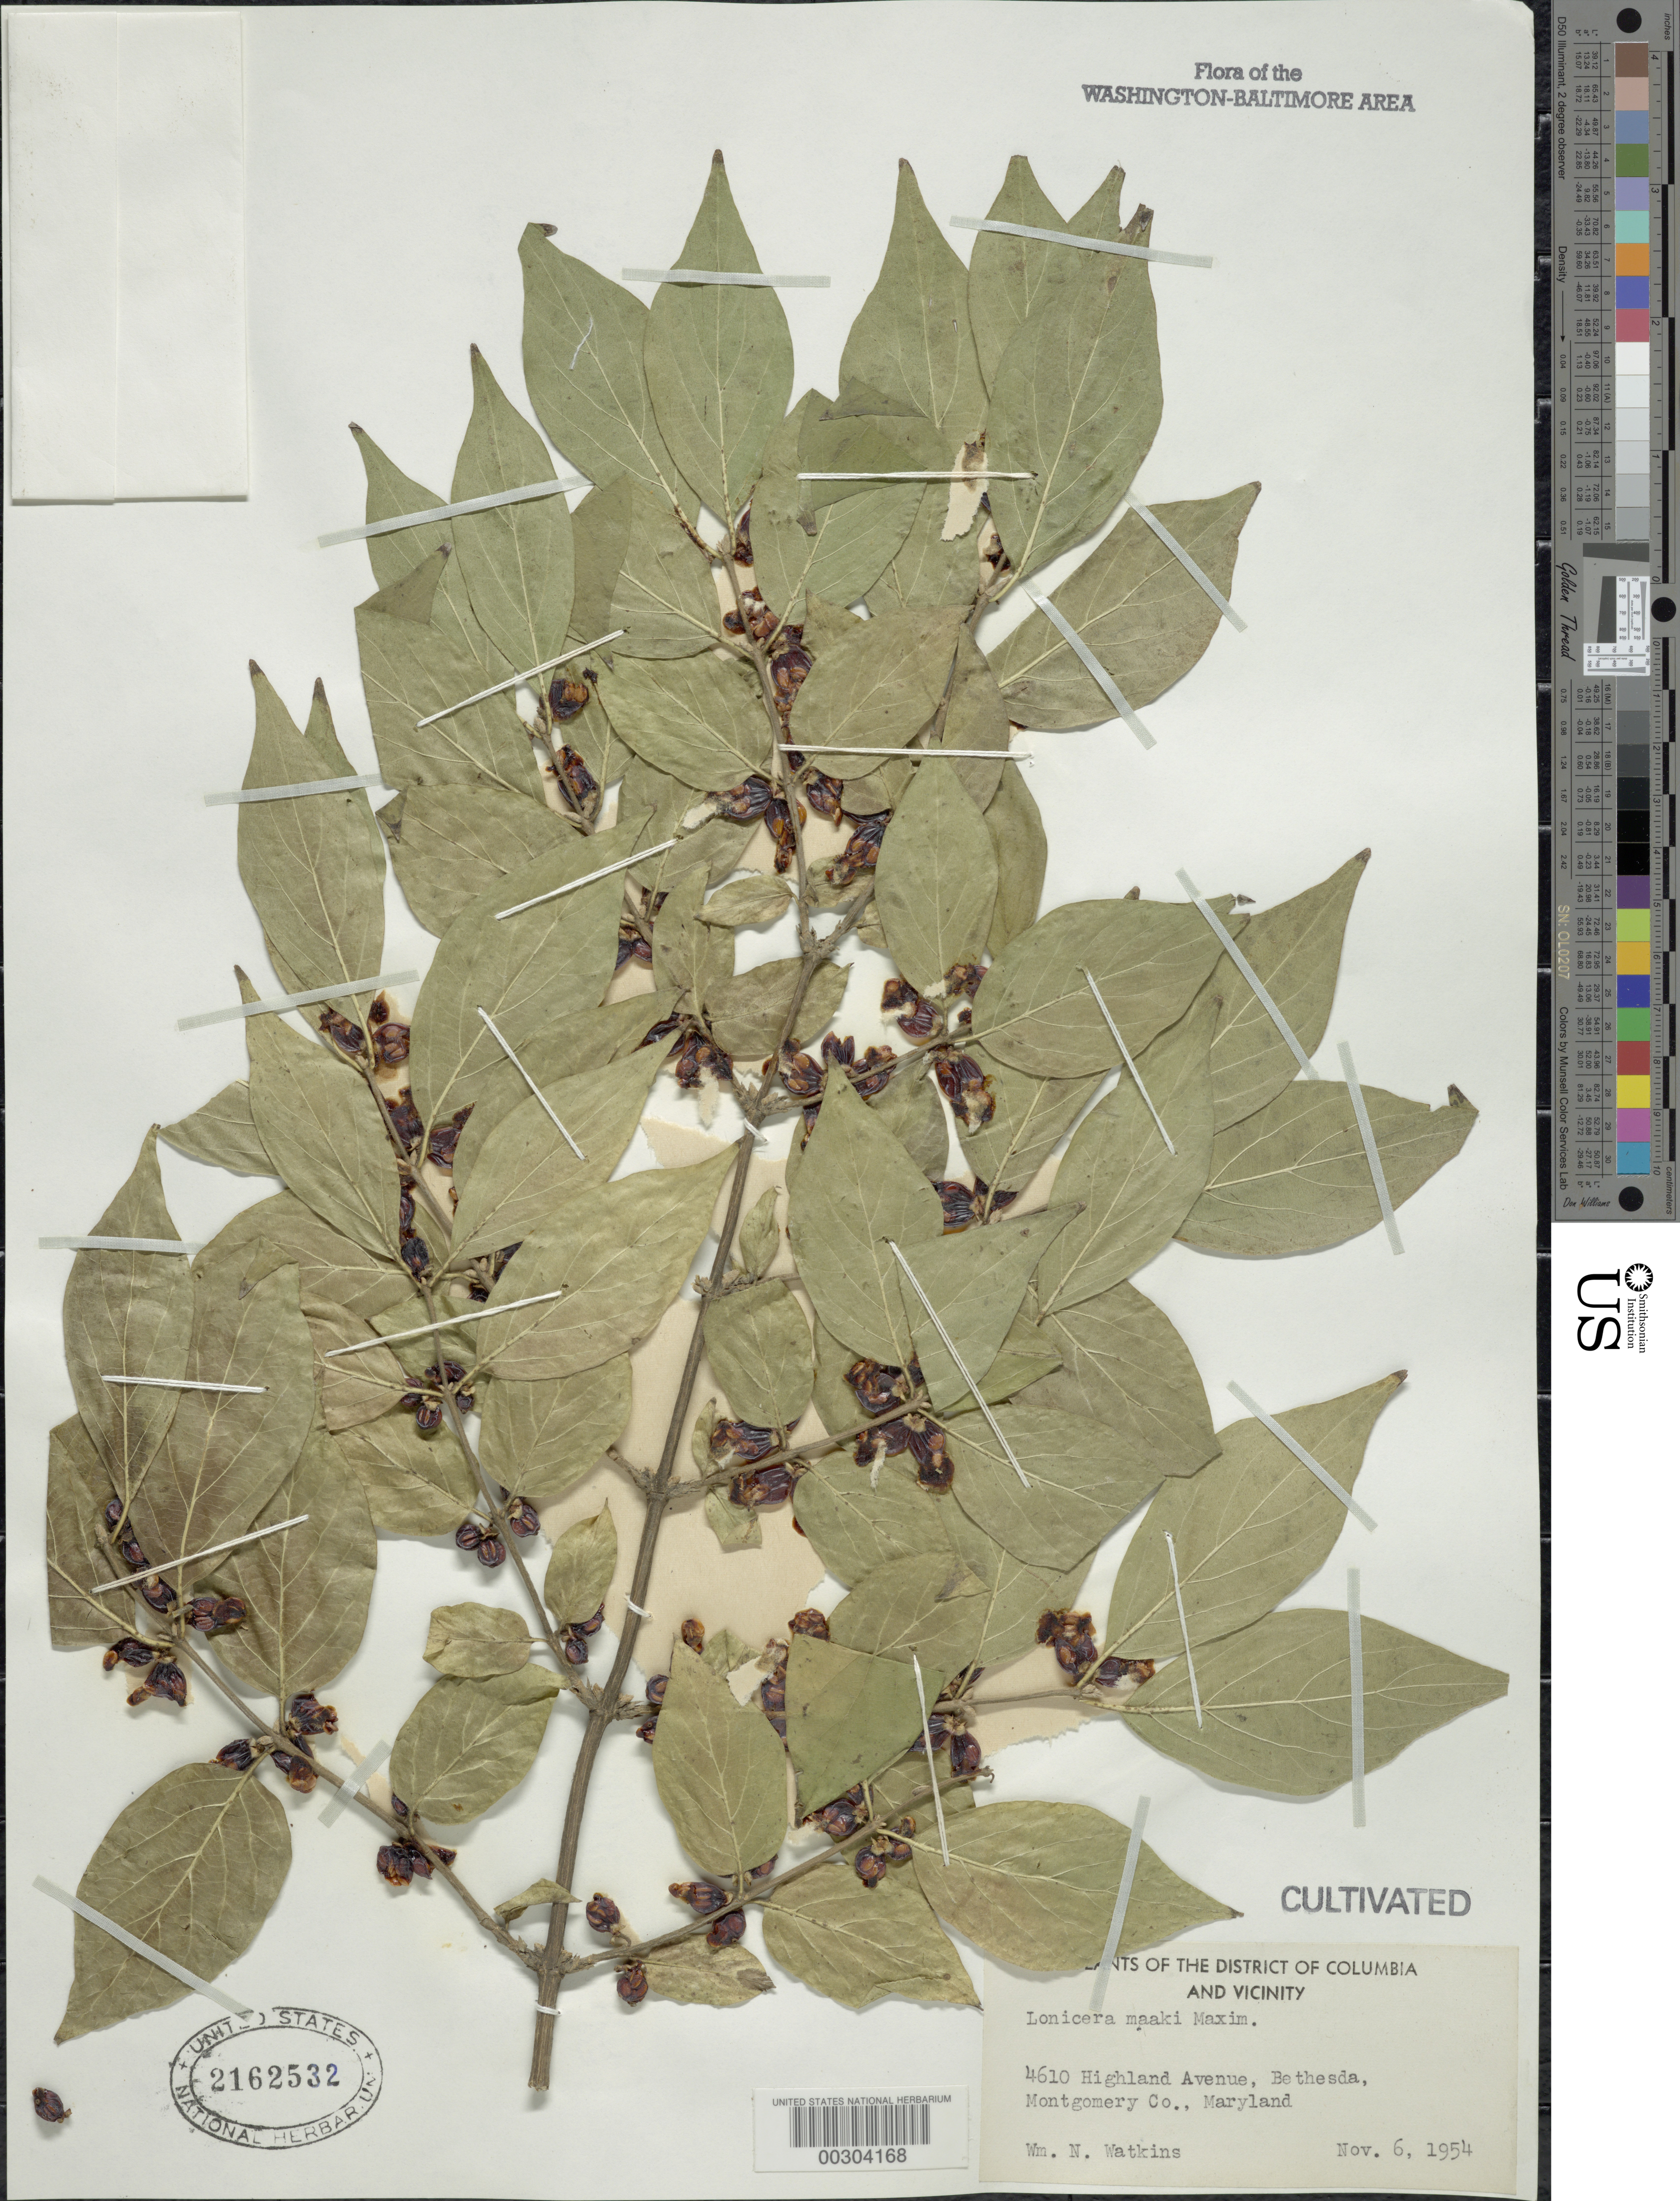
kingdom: Plantae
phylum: Tracheophyta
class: Magnoliopsida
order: Dipsacales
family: Caprifoliaceae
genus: Lonicera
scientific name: Lonicera maackii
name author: (Rupr.) Maxim.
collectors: W. Watkins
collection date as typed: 06 Nov 1954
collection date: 1954-11-06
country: United States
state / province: Maryland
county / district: Montgomery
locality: Bethesda, 4610 Highland Ave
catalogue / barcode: US 2162532